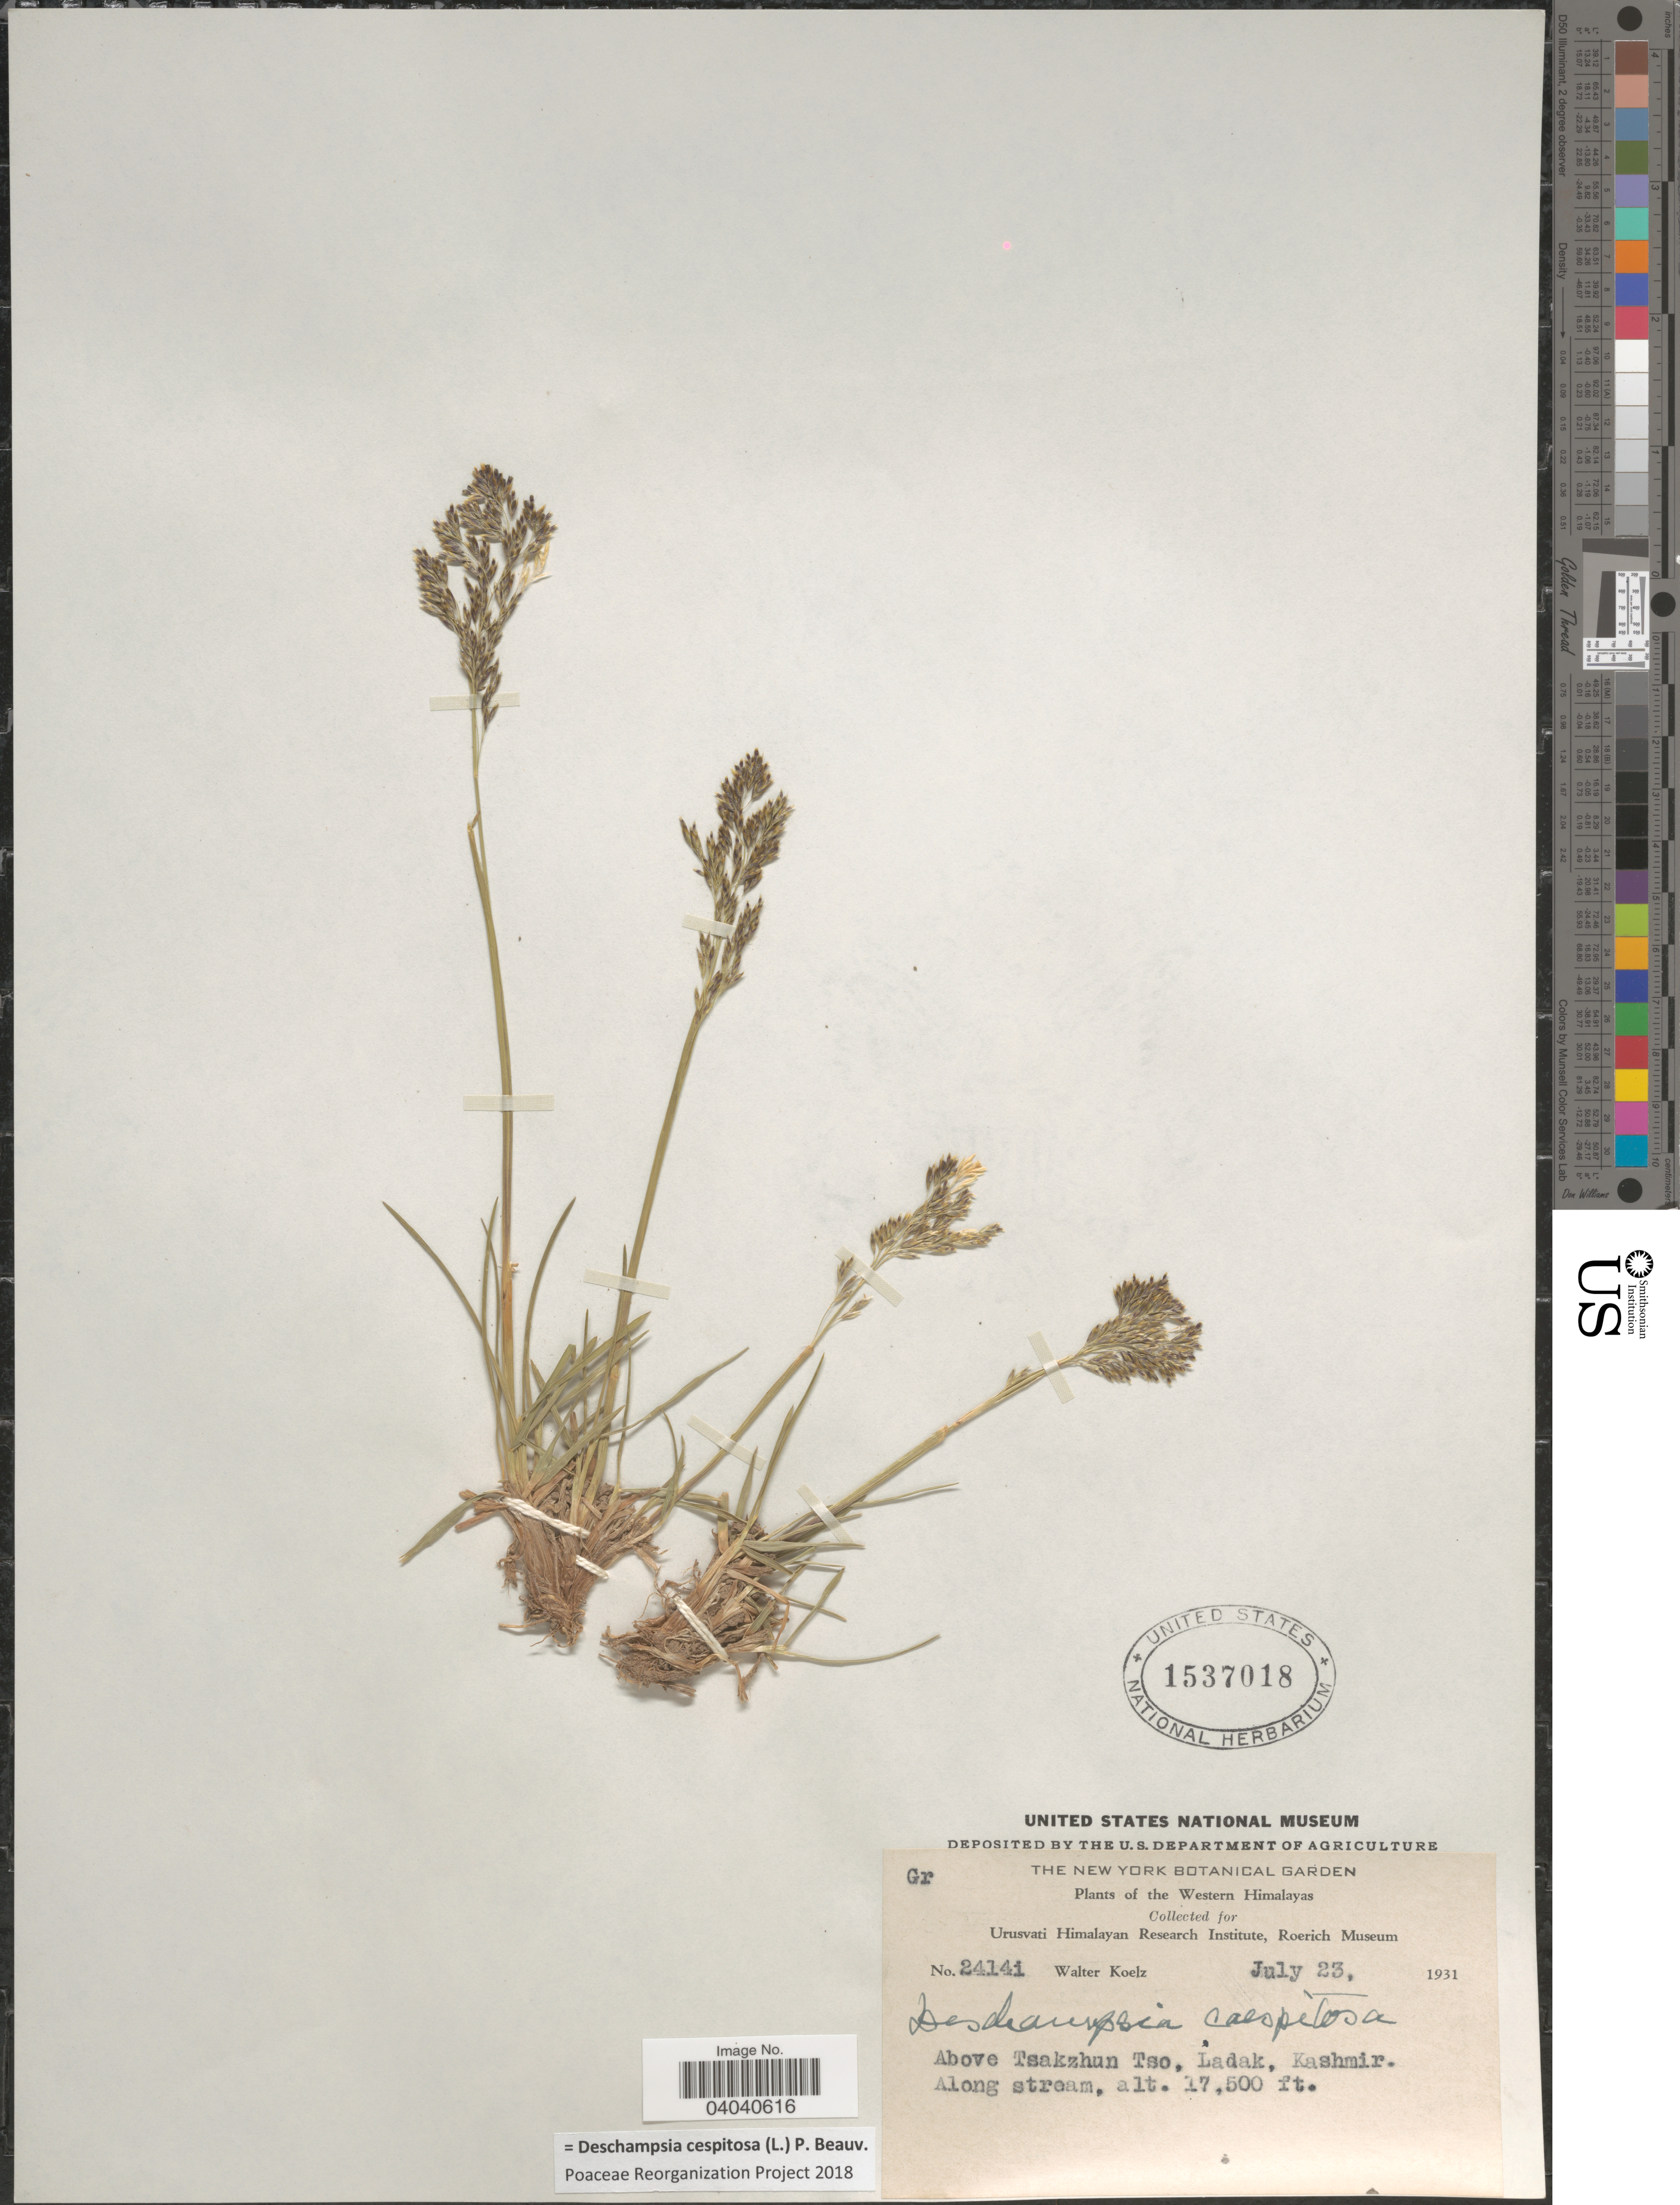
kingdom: Plantae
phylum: Tracheophyta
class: Liliopsida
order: Poales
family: Poaceae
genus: Deschampsia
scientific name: Deschampsia cespitosa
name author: (L.) P. Beauv.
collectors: W. N. Koelz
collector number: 2414i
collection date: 1931-07-23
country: India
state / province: Ladakh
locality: The Western Himalayas. Above Tsakzhun Tso, Ladak, Kashmir.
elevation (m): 5334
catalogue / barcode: US 1537018